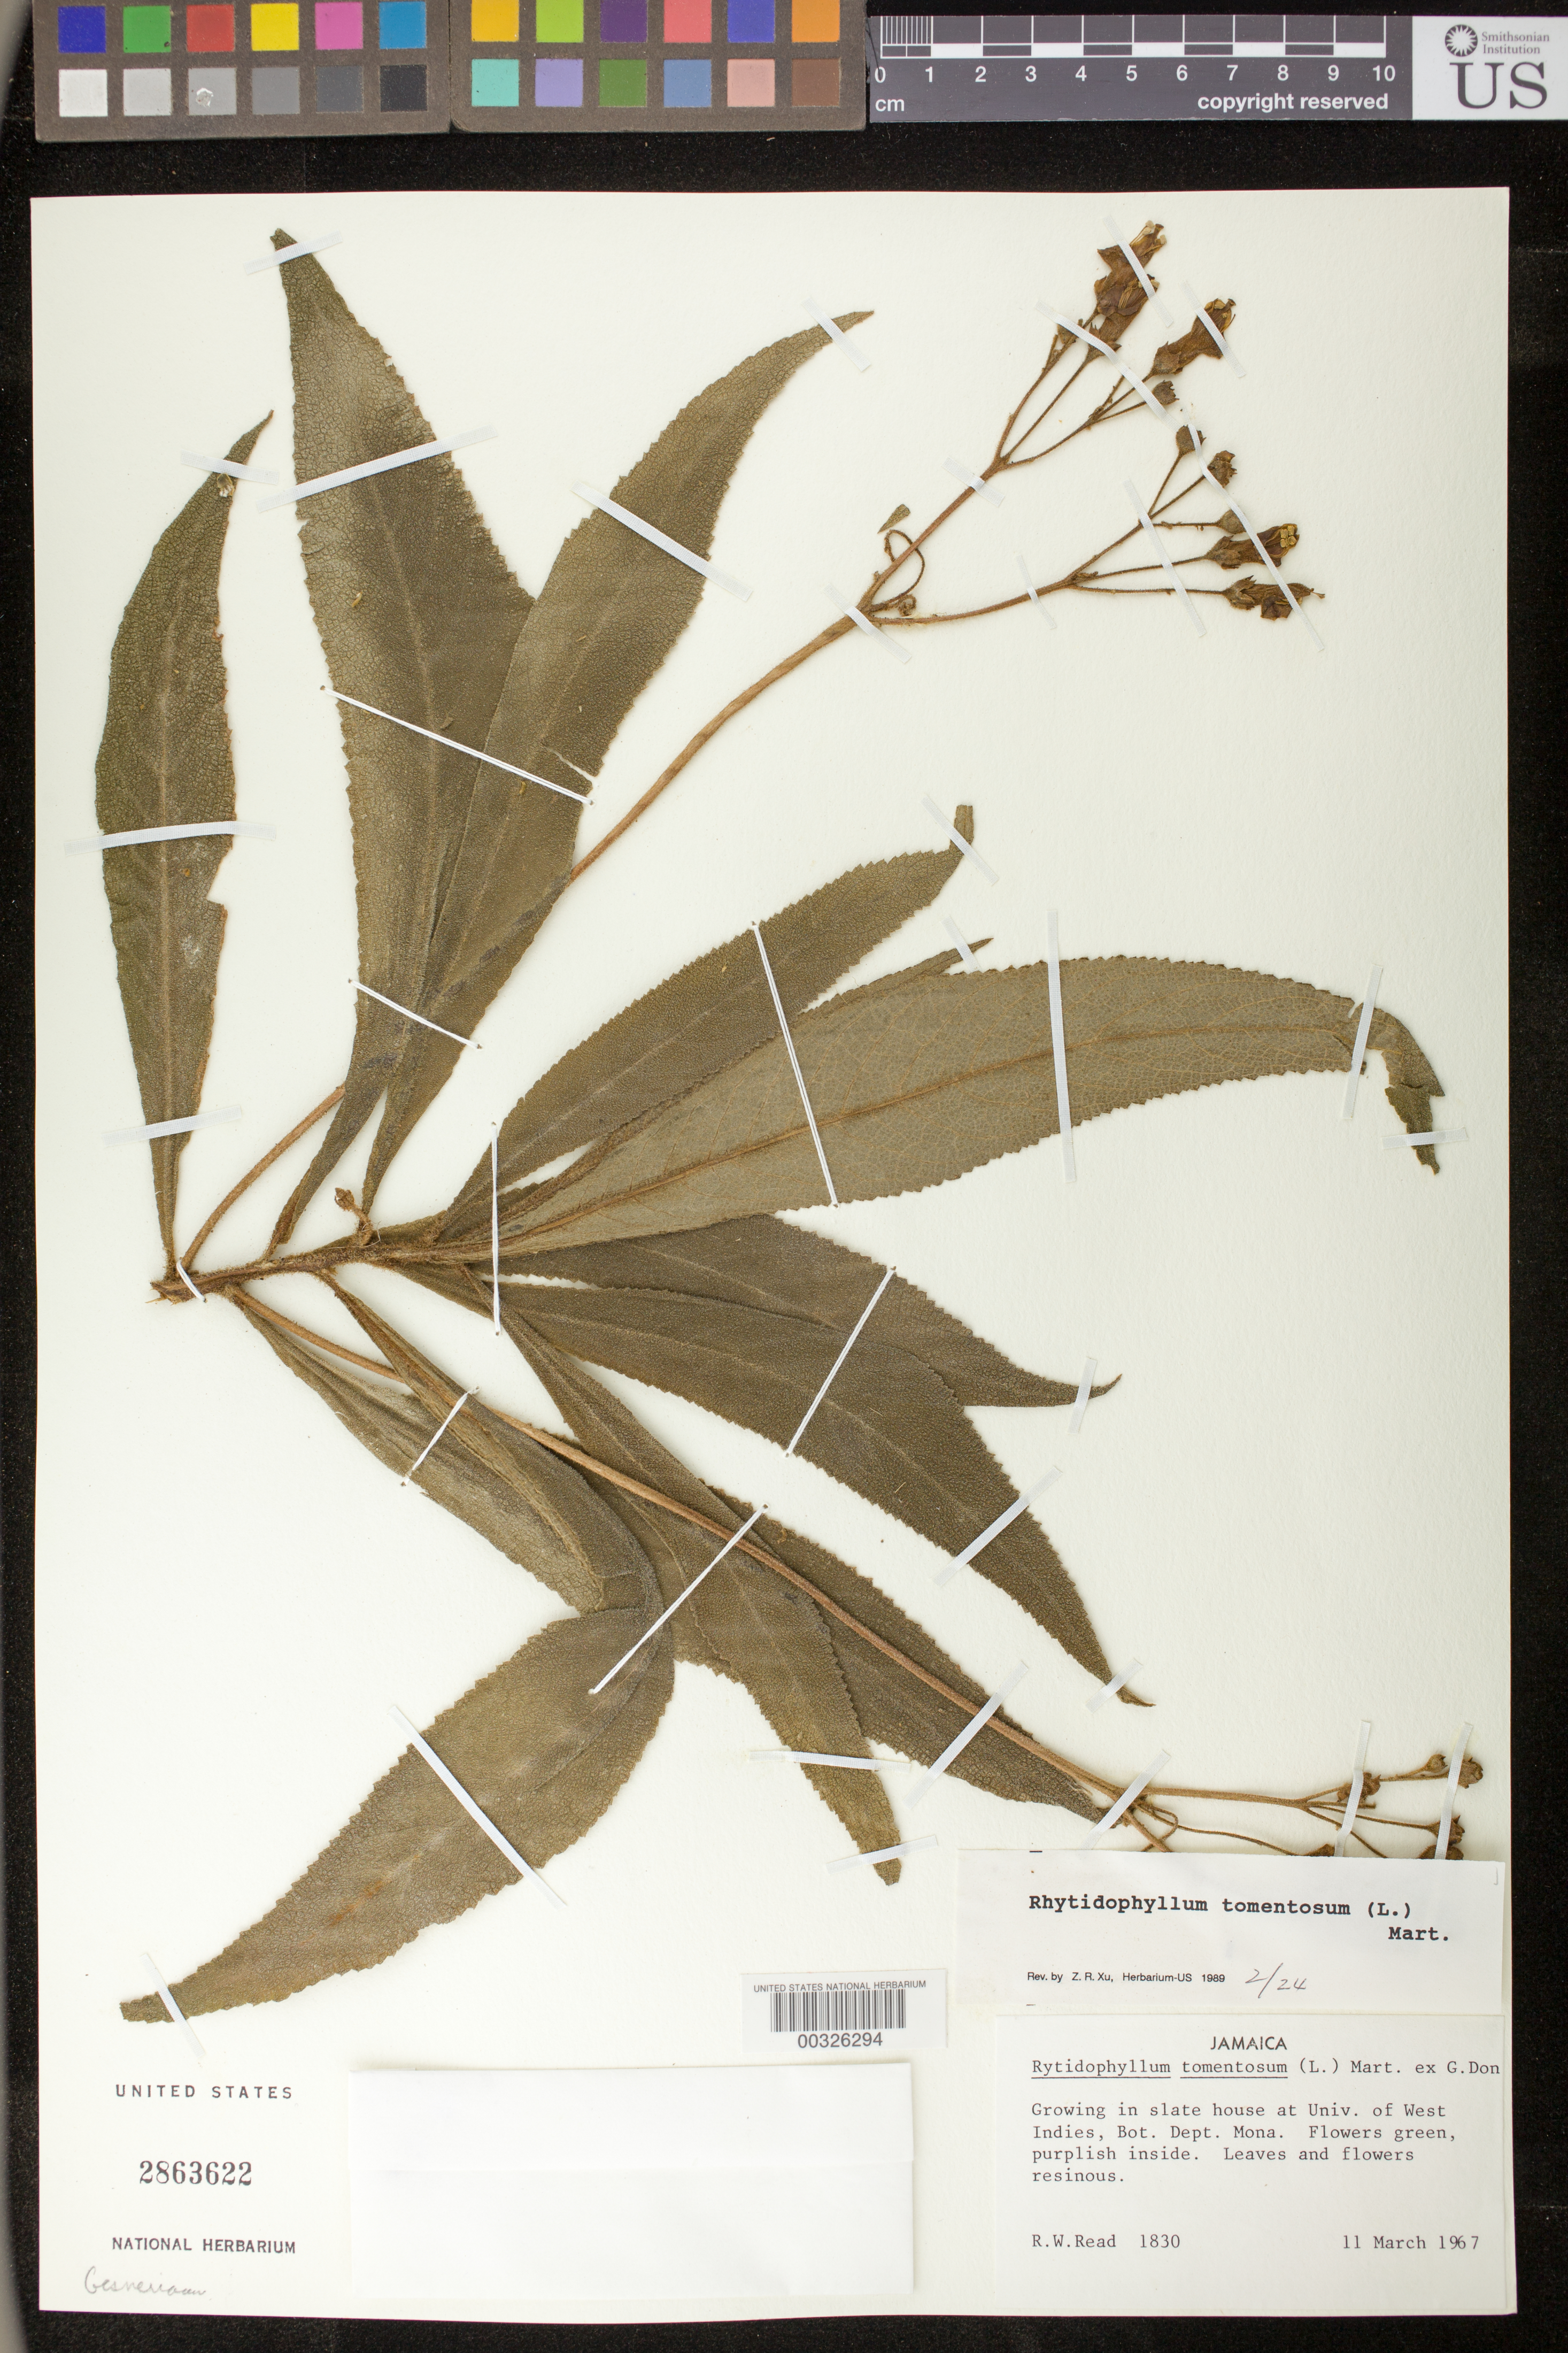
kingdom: Plantae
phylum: Tracheophyta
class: Magnoliopsida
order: Lamiales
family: Gesneriaceae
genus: Rhytidophyllum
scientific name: Rhytidophyllum tomentosum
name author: (L.) Mart.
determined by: Skog, Laurence E.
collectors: R. W. Read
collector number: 1830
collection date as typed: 11 Mar 1967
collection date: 1967-03-11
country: Jamaica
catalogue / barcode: US 2863622